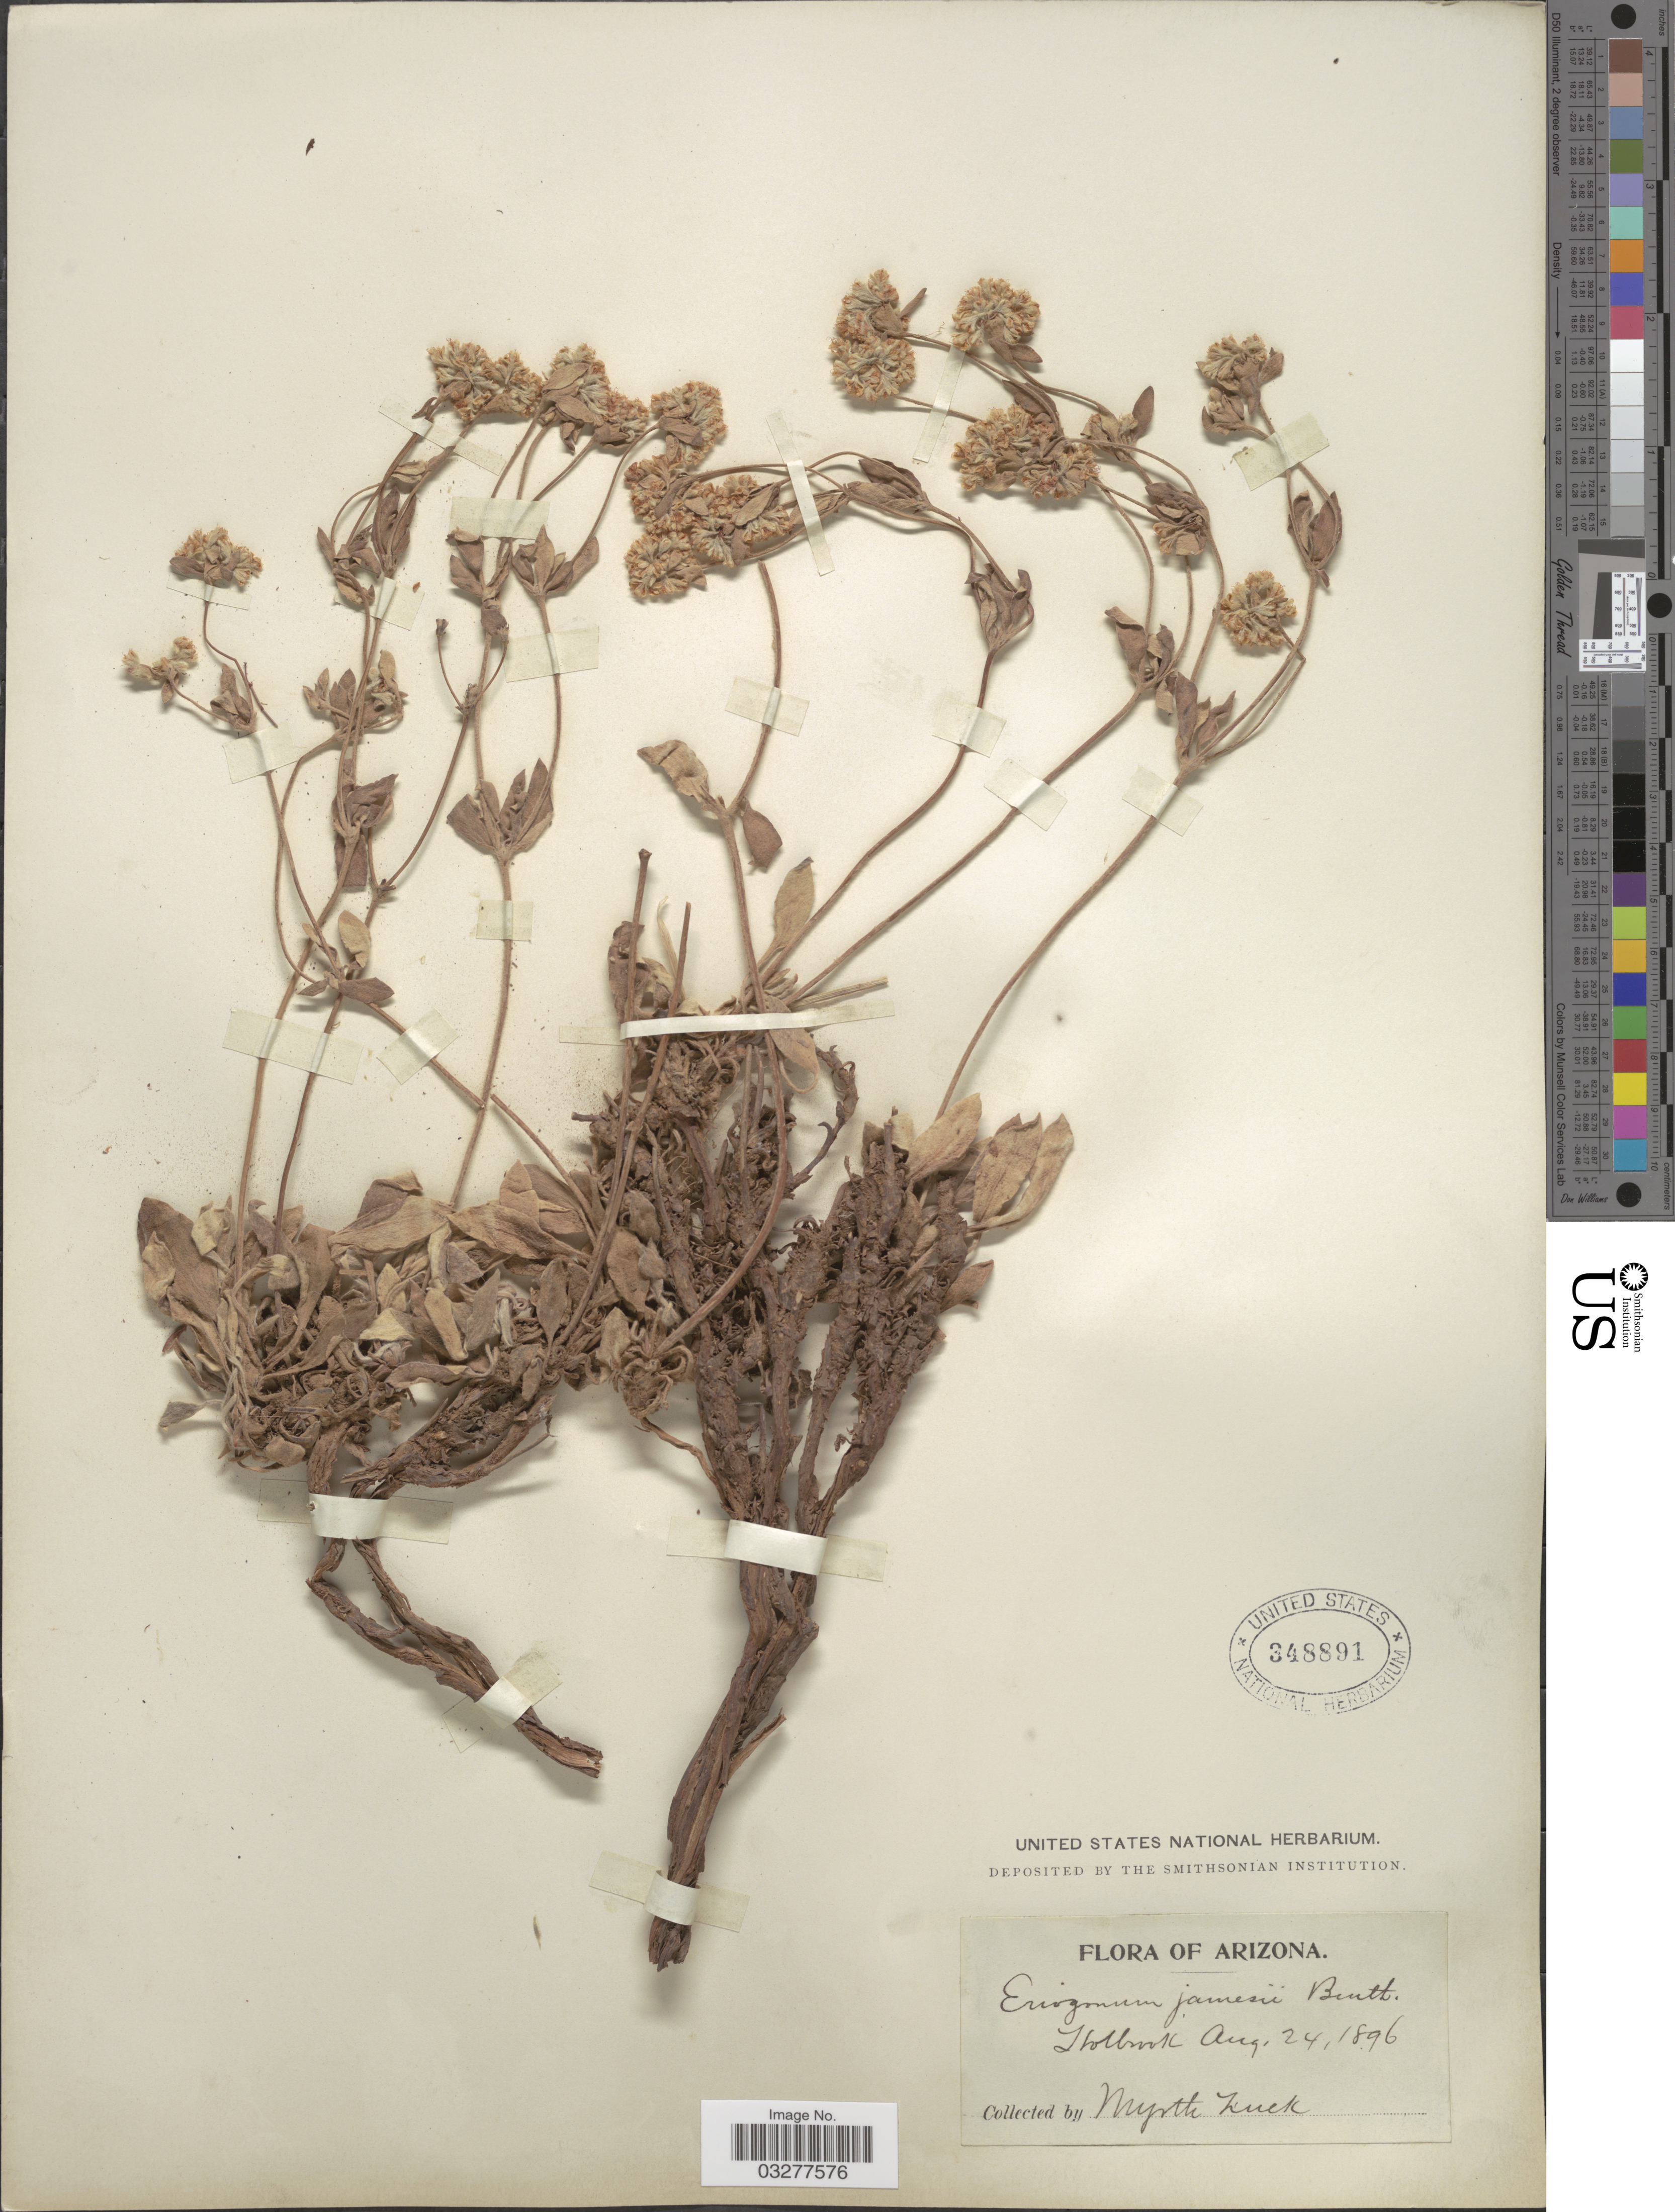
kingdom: Plantae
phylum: Tracheophyta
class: Magnoliopsida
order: Caryophyllales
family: Polygonaceae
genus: Eriogonum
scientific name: Eriogonum jamesii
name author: Benth.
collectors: M. Zuck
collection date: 1896-08-24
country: United States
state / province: Arizona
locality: Holbrook.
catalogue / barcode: US 348891